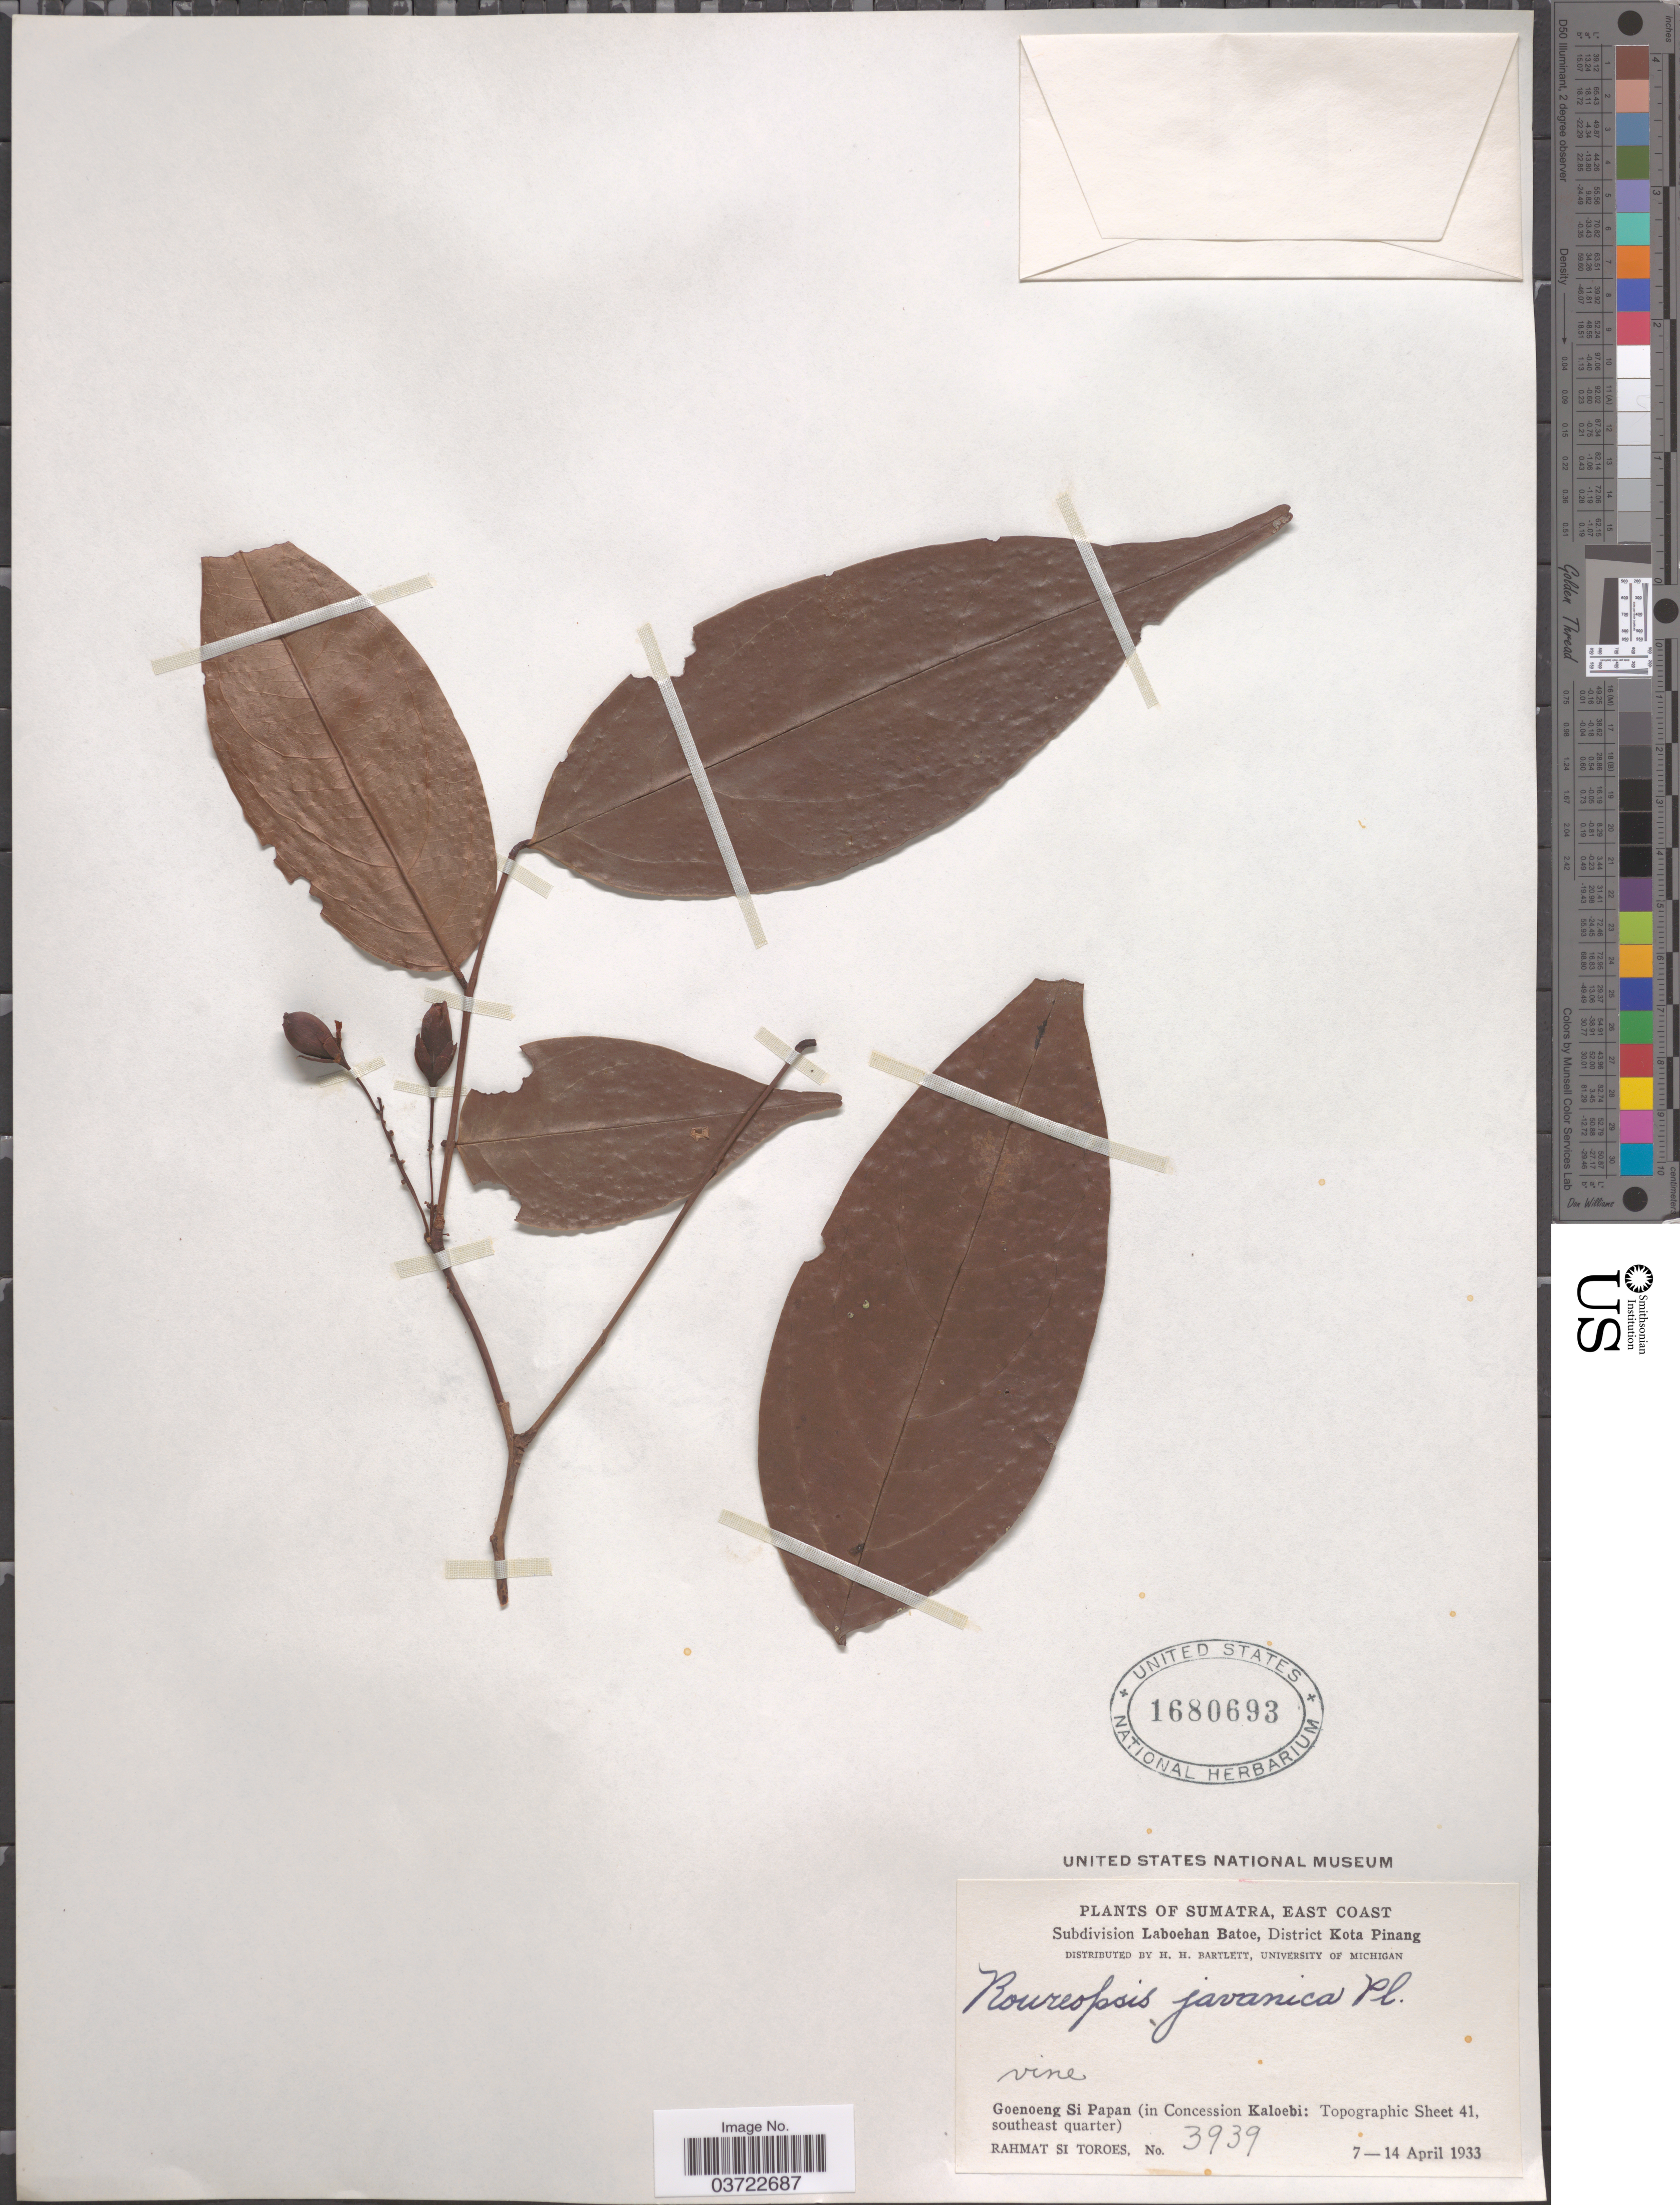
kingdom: Plantae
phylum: Tracheophyta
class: Magnoliopsida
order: Oxalidales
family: Connaraceae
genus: Rourea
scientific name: Rourea emarginata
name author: (Jack) Jongkind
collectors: Rahmat Si Boeea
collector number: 3939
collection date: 1933-04-07/1933-04-14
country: Indonesia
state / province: Sumatra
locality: East Coast. Subdivision Laboehan Batoe, District Kota Pinang. Goenoeng Si Papan (in Concession Kaloebi: Topographic Sheet 41, southeast quarter).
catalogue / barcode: US 1680693